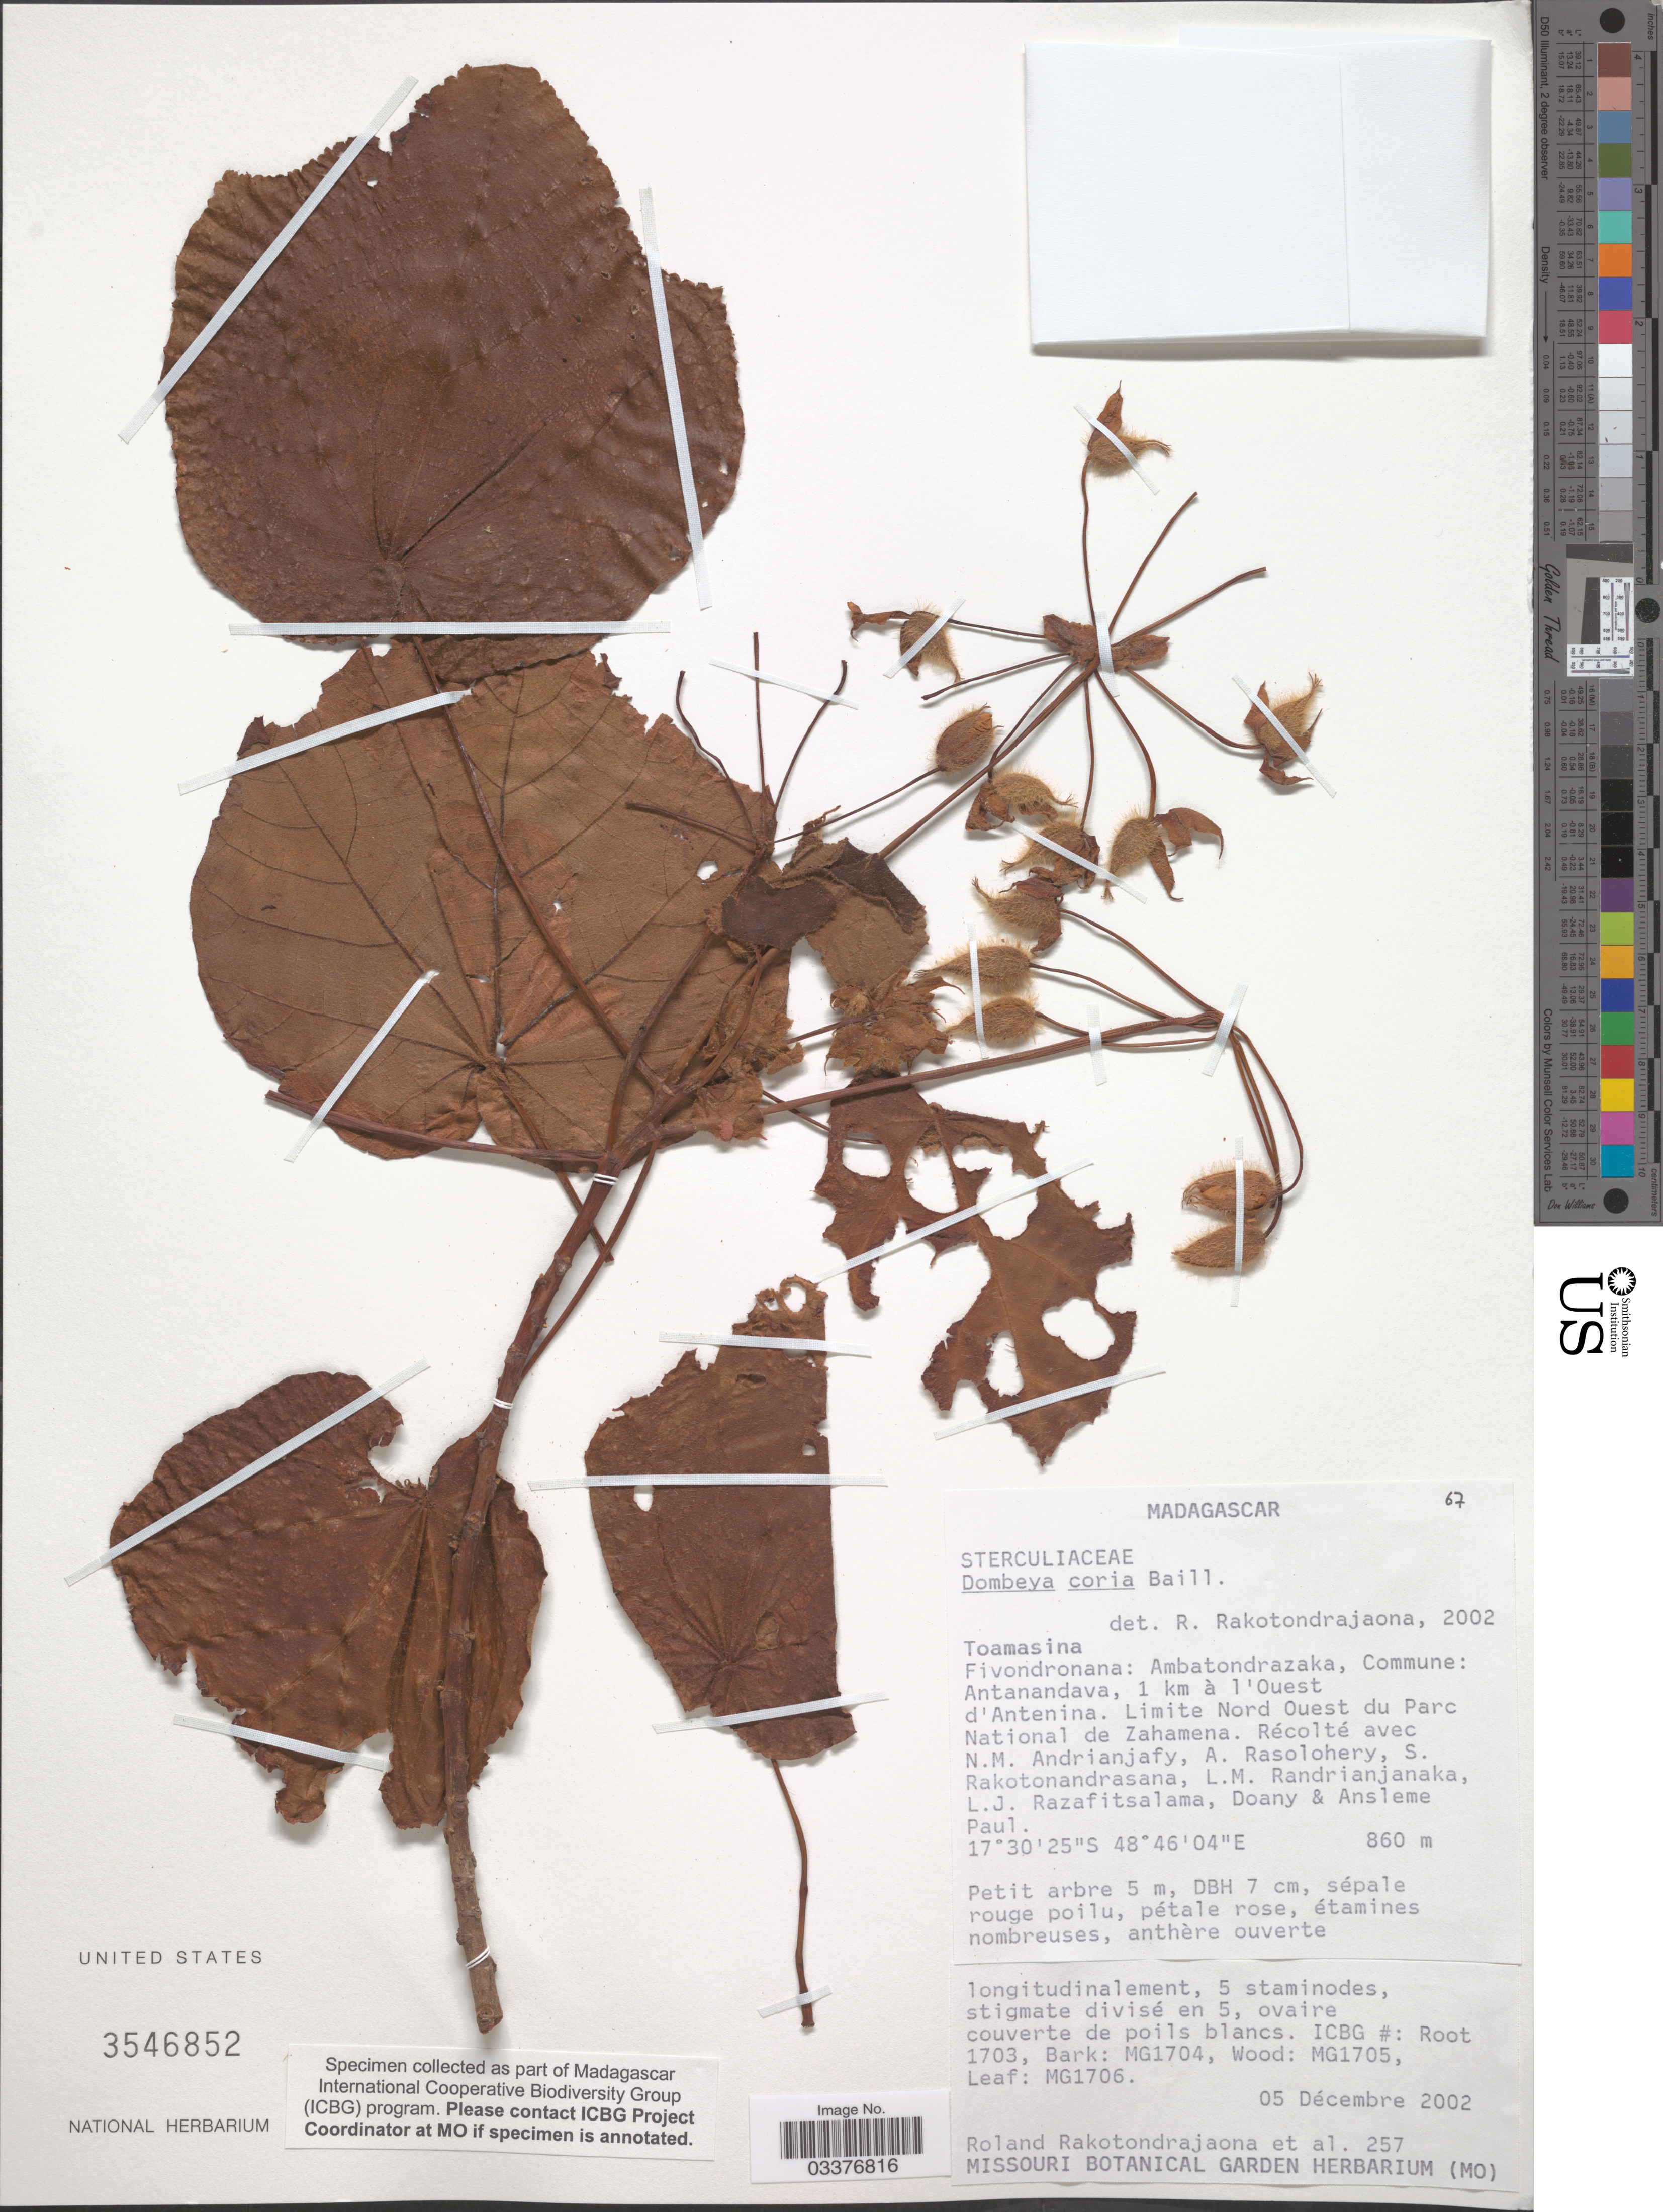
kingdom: Plantae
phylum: Tracheophyta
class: Magnoliopsida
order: Malvales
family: Malvaceae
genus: Dombeya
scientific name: Dombeya coria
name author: Baill.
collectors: R. Rakotondrajaona, N. M. Andrianjafy, A. Rasolohery, S. Rakotonandrasana & et al.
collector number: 257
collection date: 2002-12-05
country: Madagascar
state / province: Alaotra Mangoro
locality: Fivondronana: Ambatondrazaka. Antanandava, 1 km a l'Ouest d'Antenina. Limite Nord Ouest du Parc National de Zahamena.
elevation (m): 860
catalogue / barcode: US 3546852